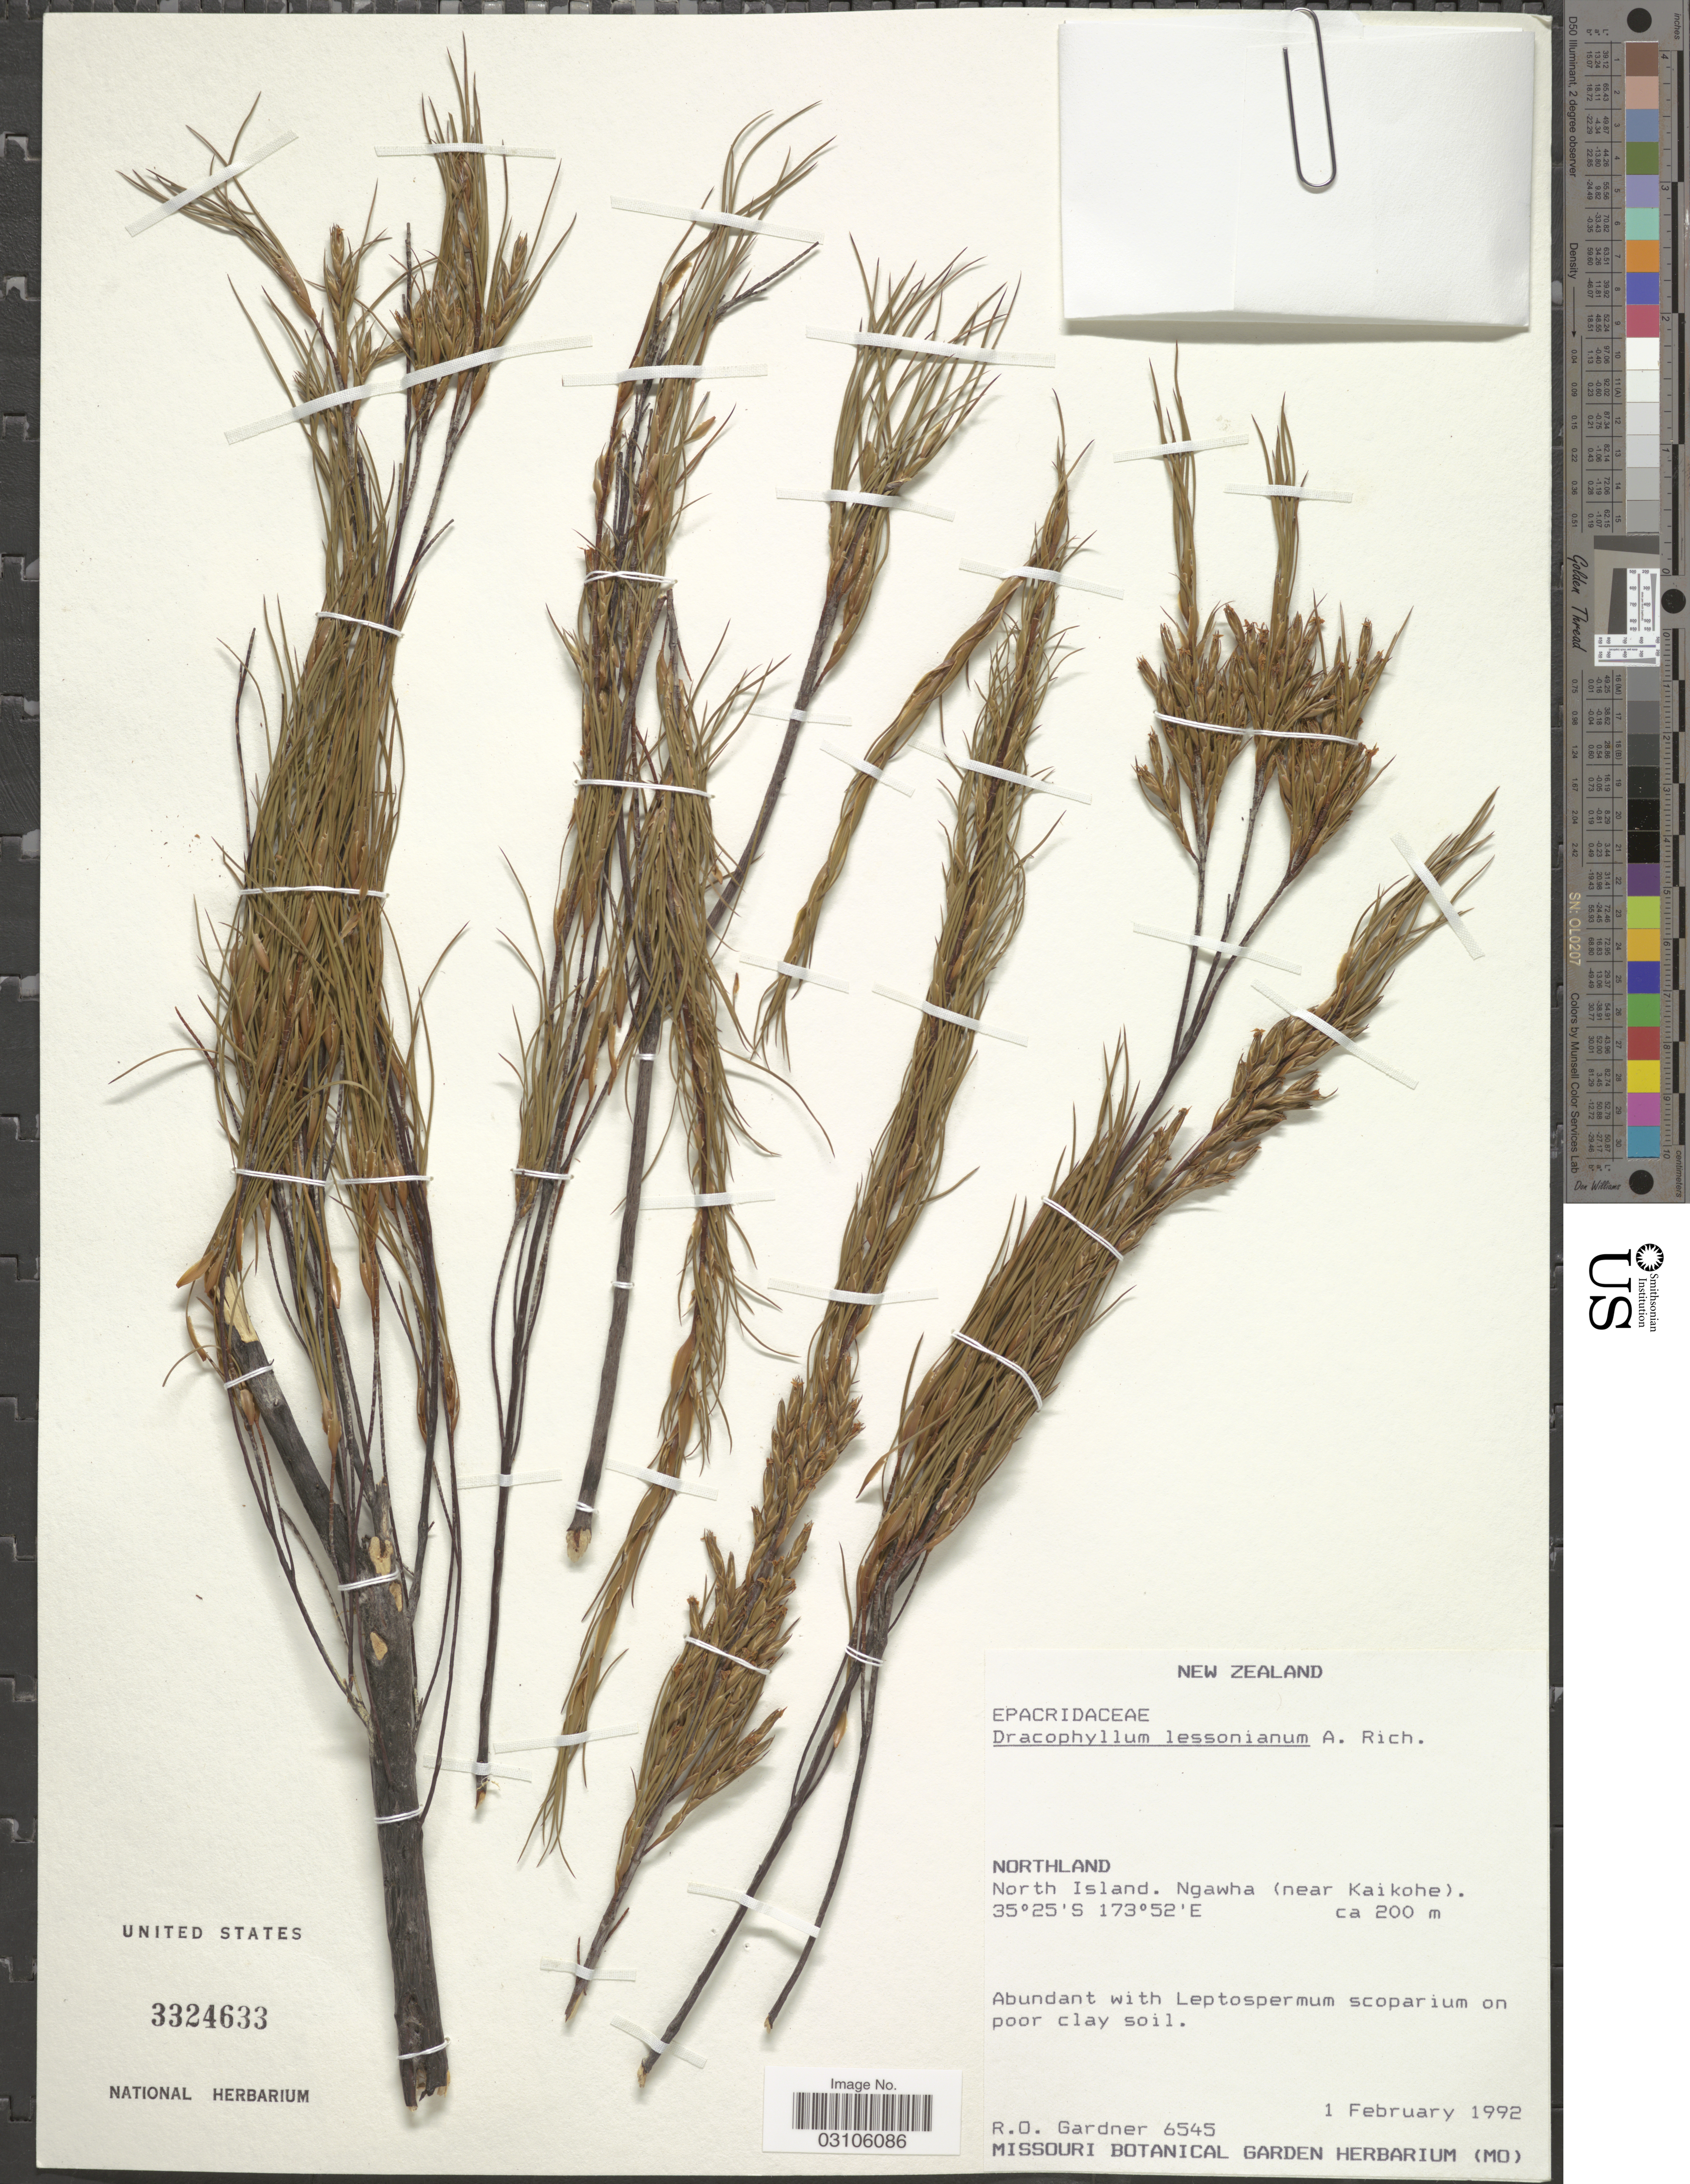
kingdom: Plantae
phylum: Tracheophyta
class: Magnoliopsida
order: Ericales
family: Ericaceae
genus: Dracophyllum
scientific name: Dracophyllum lessonianum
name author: A. Rich.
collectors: R. O. Gardner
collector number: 6545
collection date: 1992-02-01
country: New Zealand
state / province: Northland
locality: North Island. Ngawha (near Kaikohe).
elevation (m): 200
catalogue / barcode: US 3324633